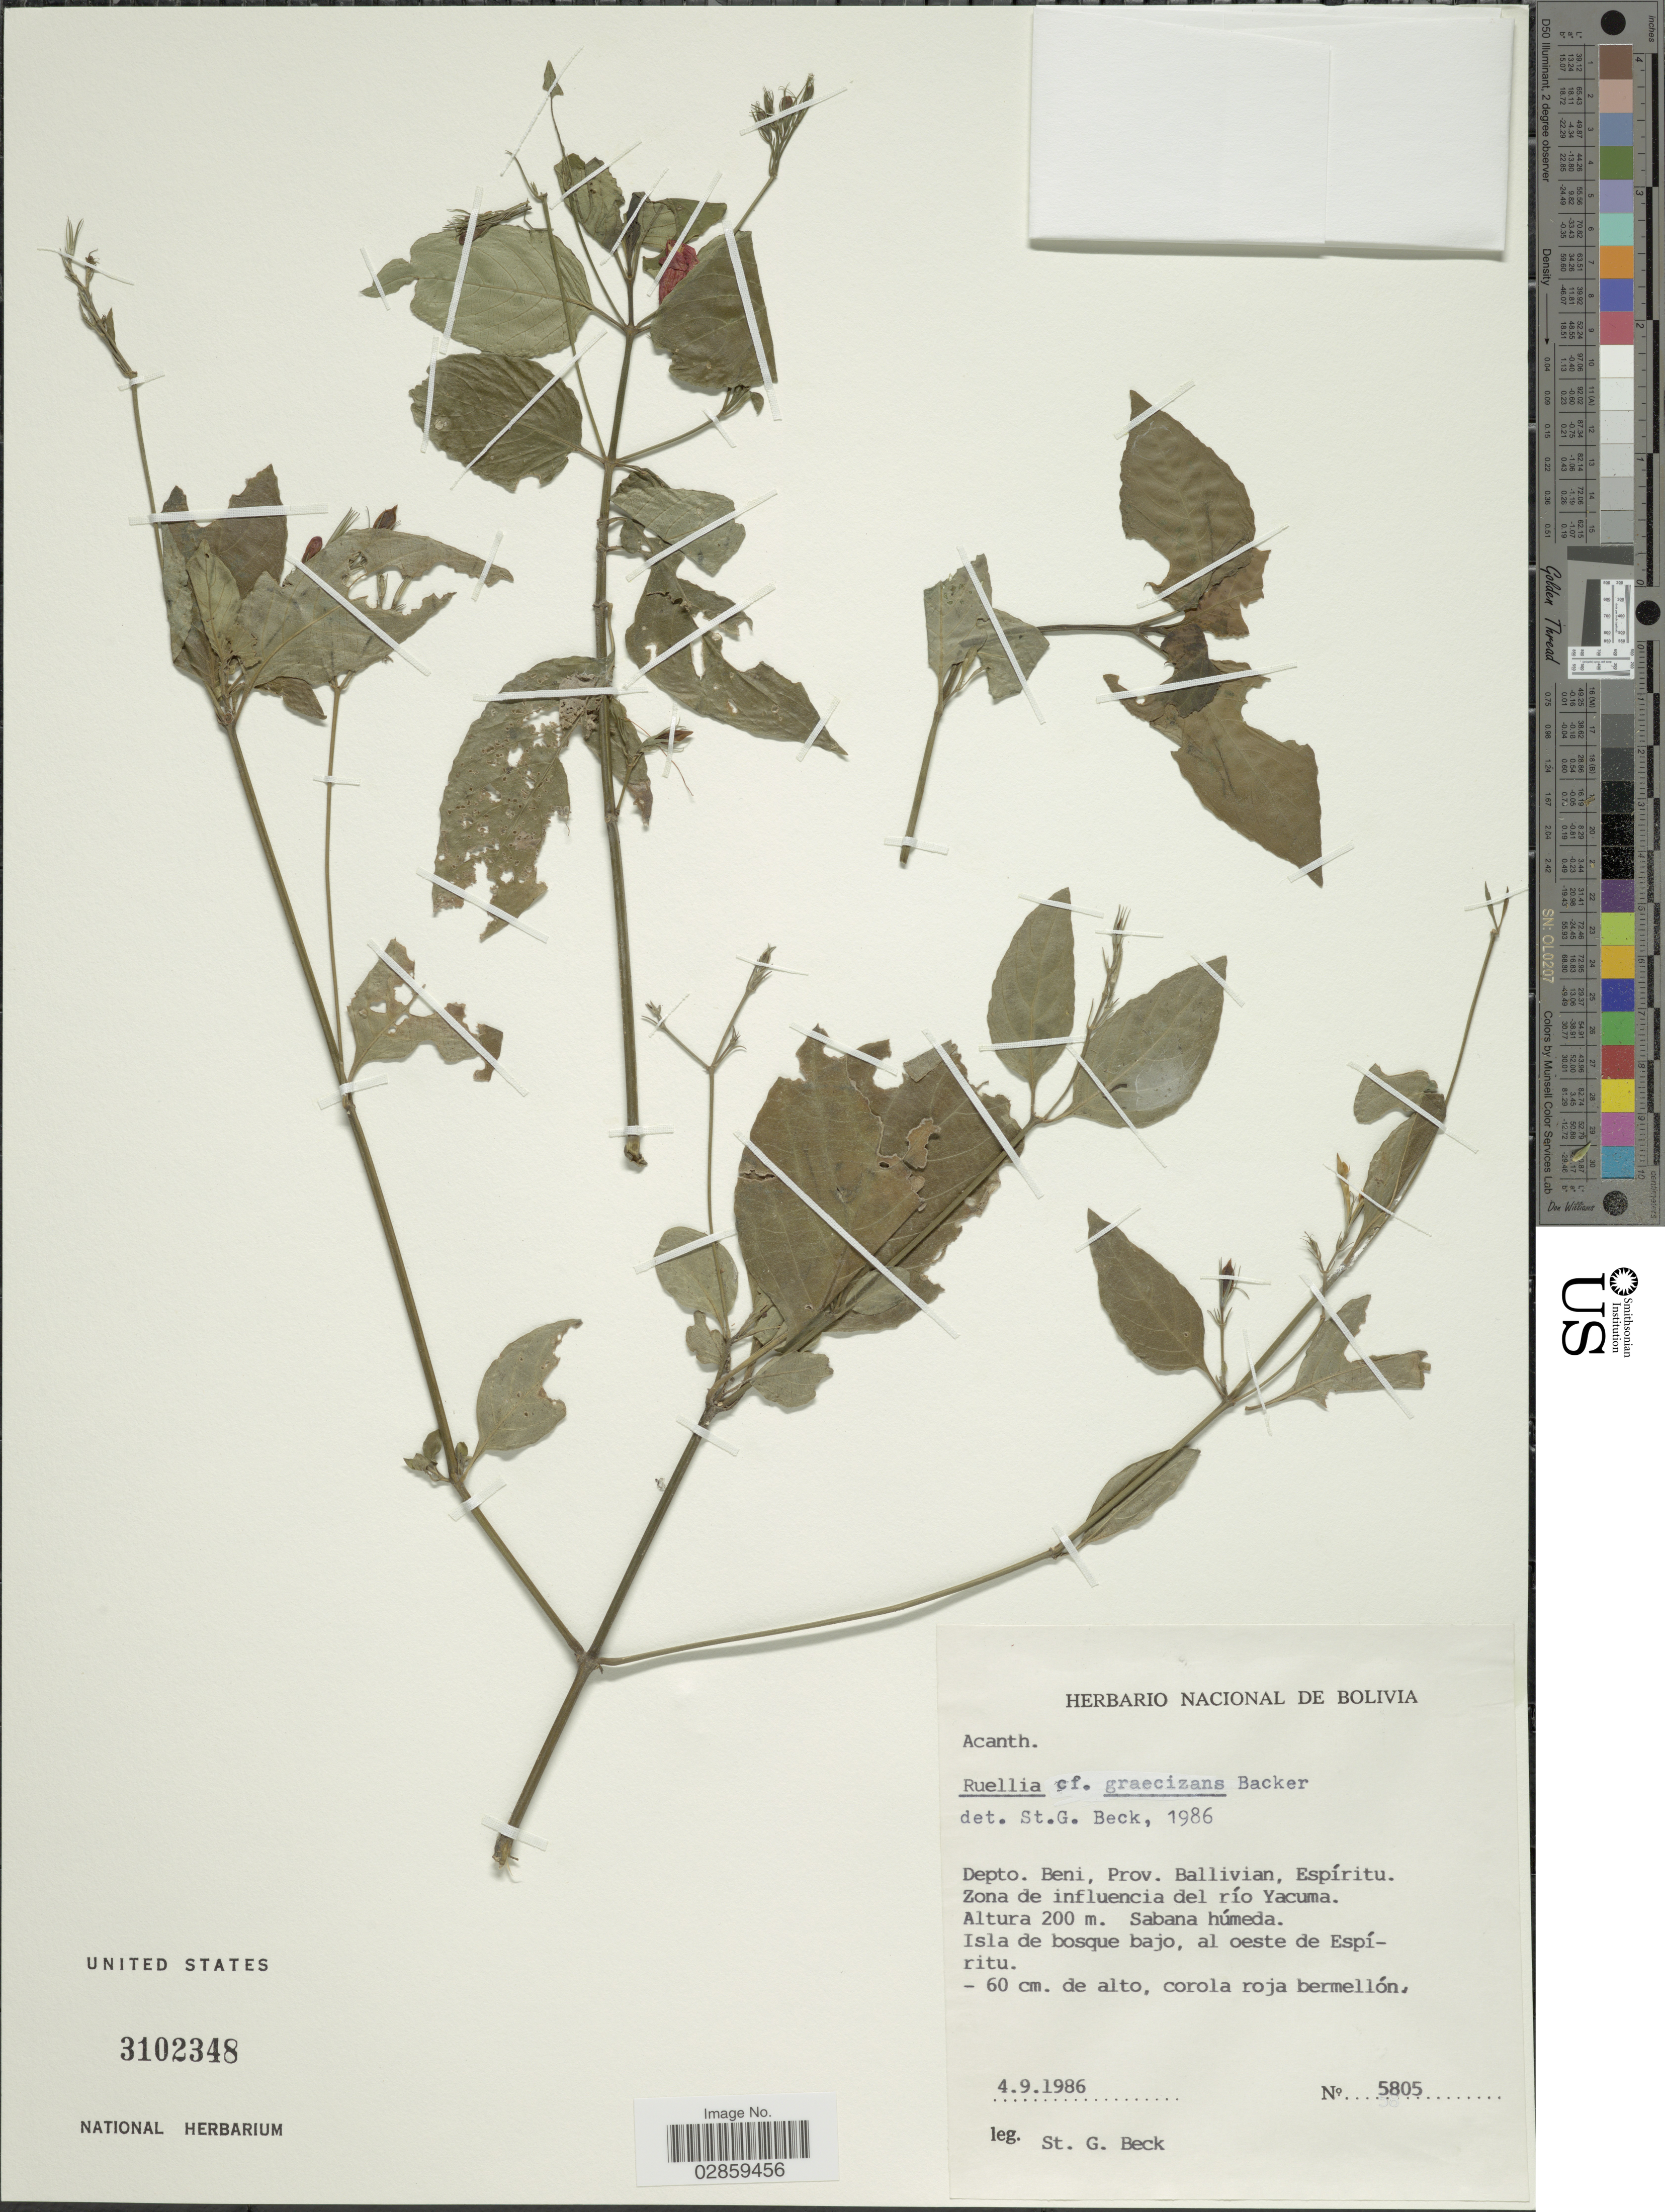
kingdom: Plantae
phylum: Tracheophyta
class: Magnoliopsida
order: Lamiales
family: Acanthaceae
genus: Ruellia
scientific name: Ruellia brevifolia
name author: (Pohl) C. Ezcurra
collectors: S. G. Beck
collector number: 5805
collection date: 1986-09-04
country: Bolivia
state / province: Beni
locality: Depto. Beni, Prov. Ballivian, Espíritu. Zona de influencia del río Yacuma.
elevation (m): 200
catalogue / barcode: US 3102348